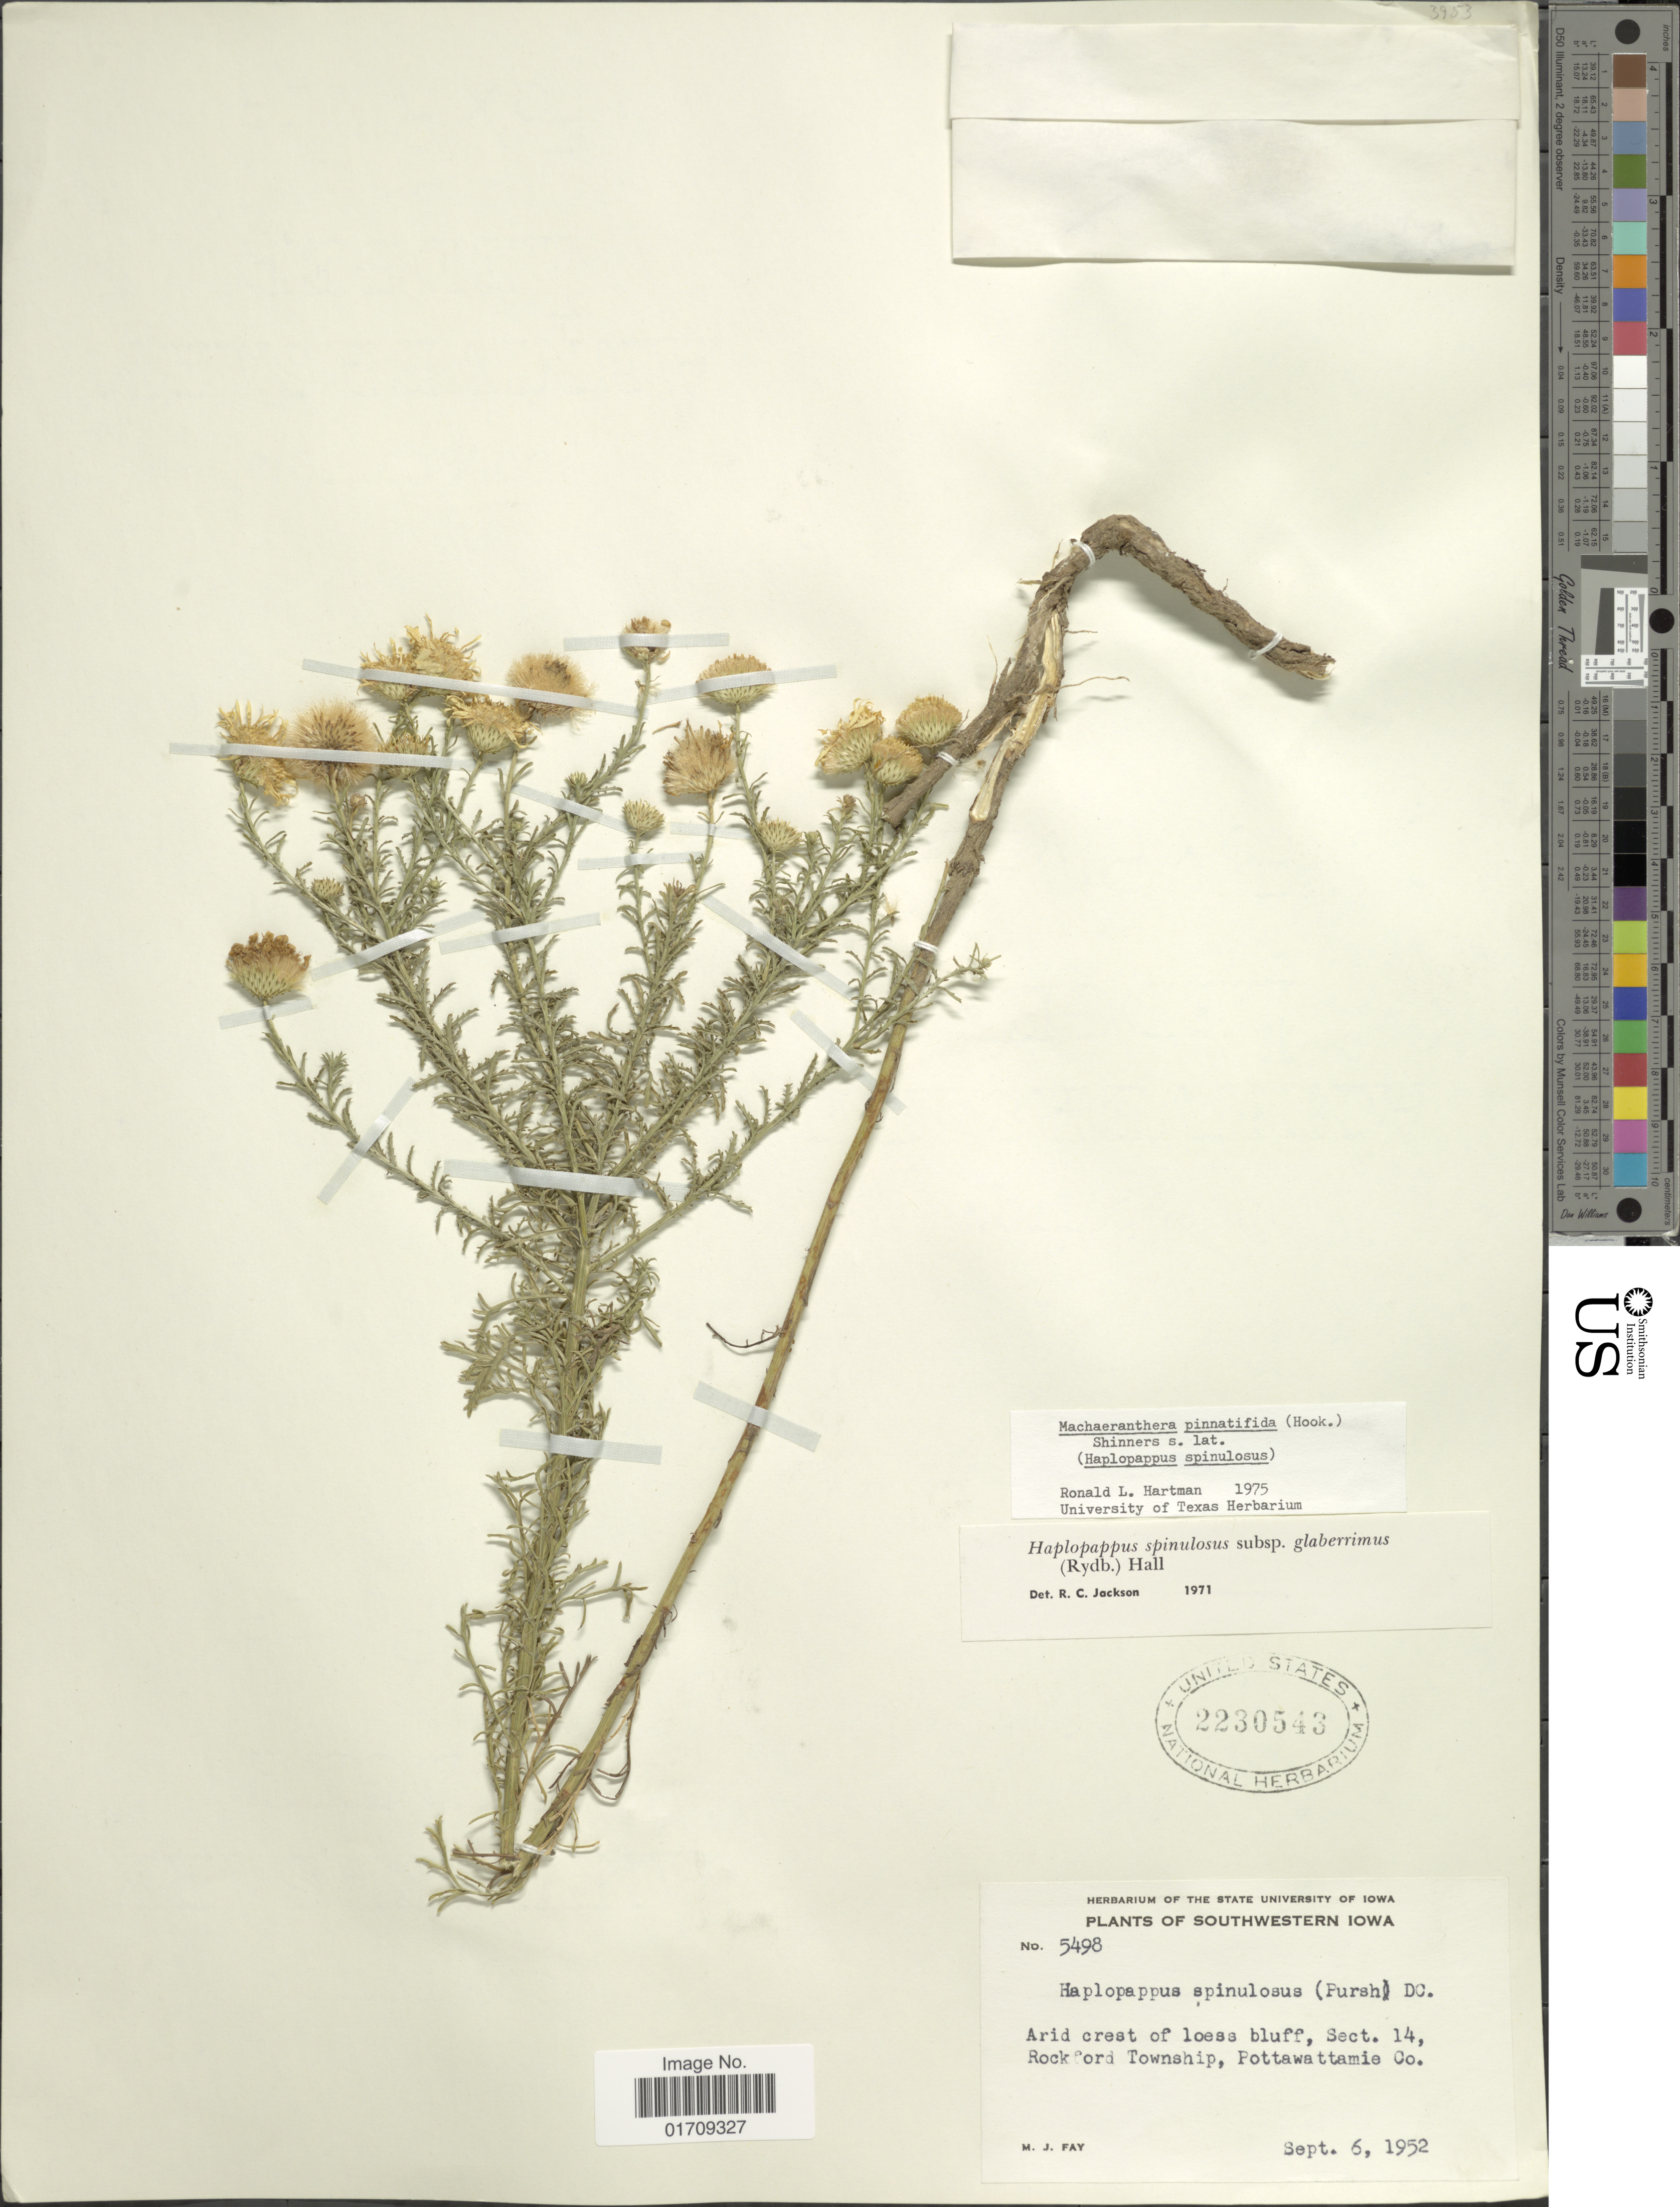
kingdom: Plantae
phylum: Tracheophyta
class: Magnoliopsida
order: Asterales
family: Asteraceae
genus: Machaeranthera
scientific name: Machaeranthera pinnatifida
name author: (Hook.) Shinners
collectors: M. Fay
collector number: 5498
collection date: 1952-09-06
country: United States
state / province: Iowa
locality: Southwestern Iowa, Sect. 14, Rockford Township, Pottawattamie Co.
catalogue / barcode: US 2230543